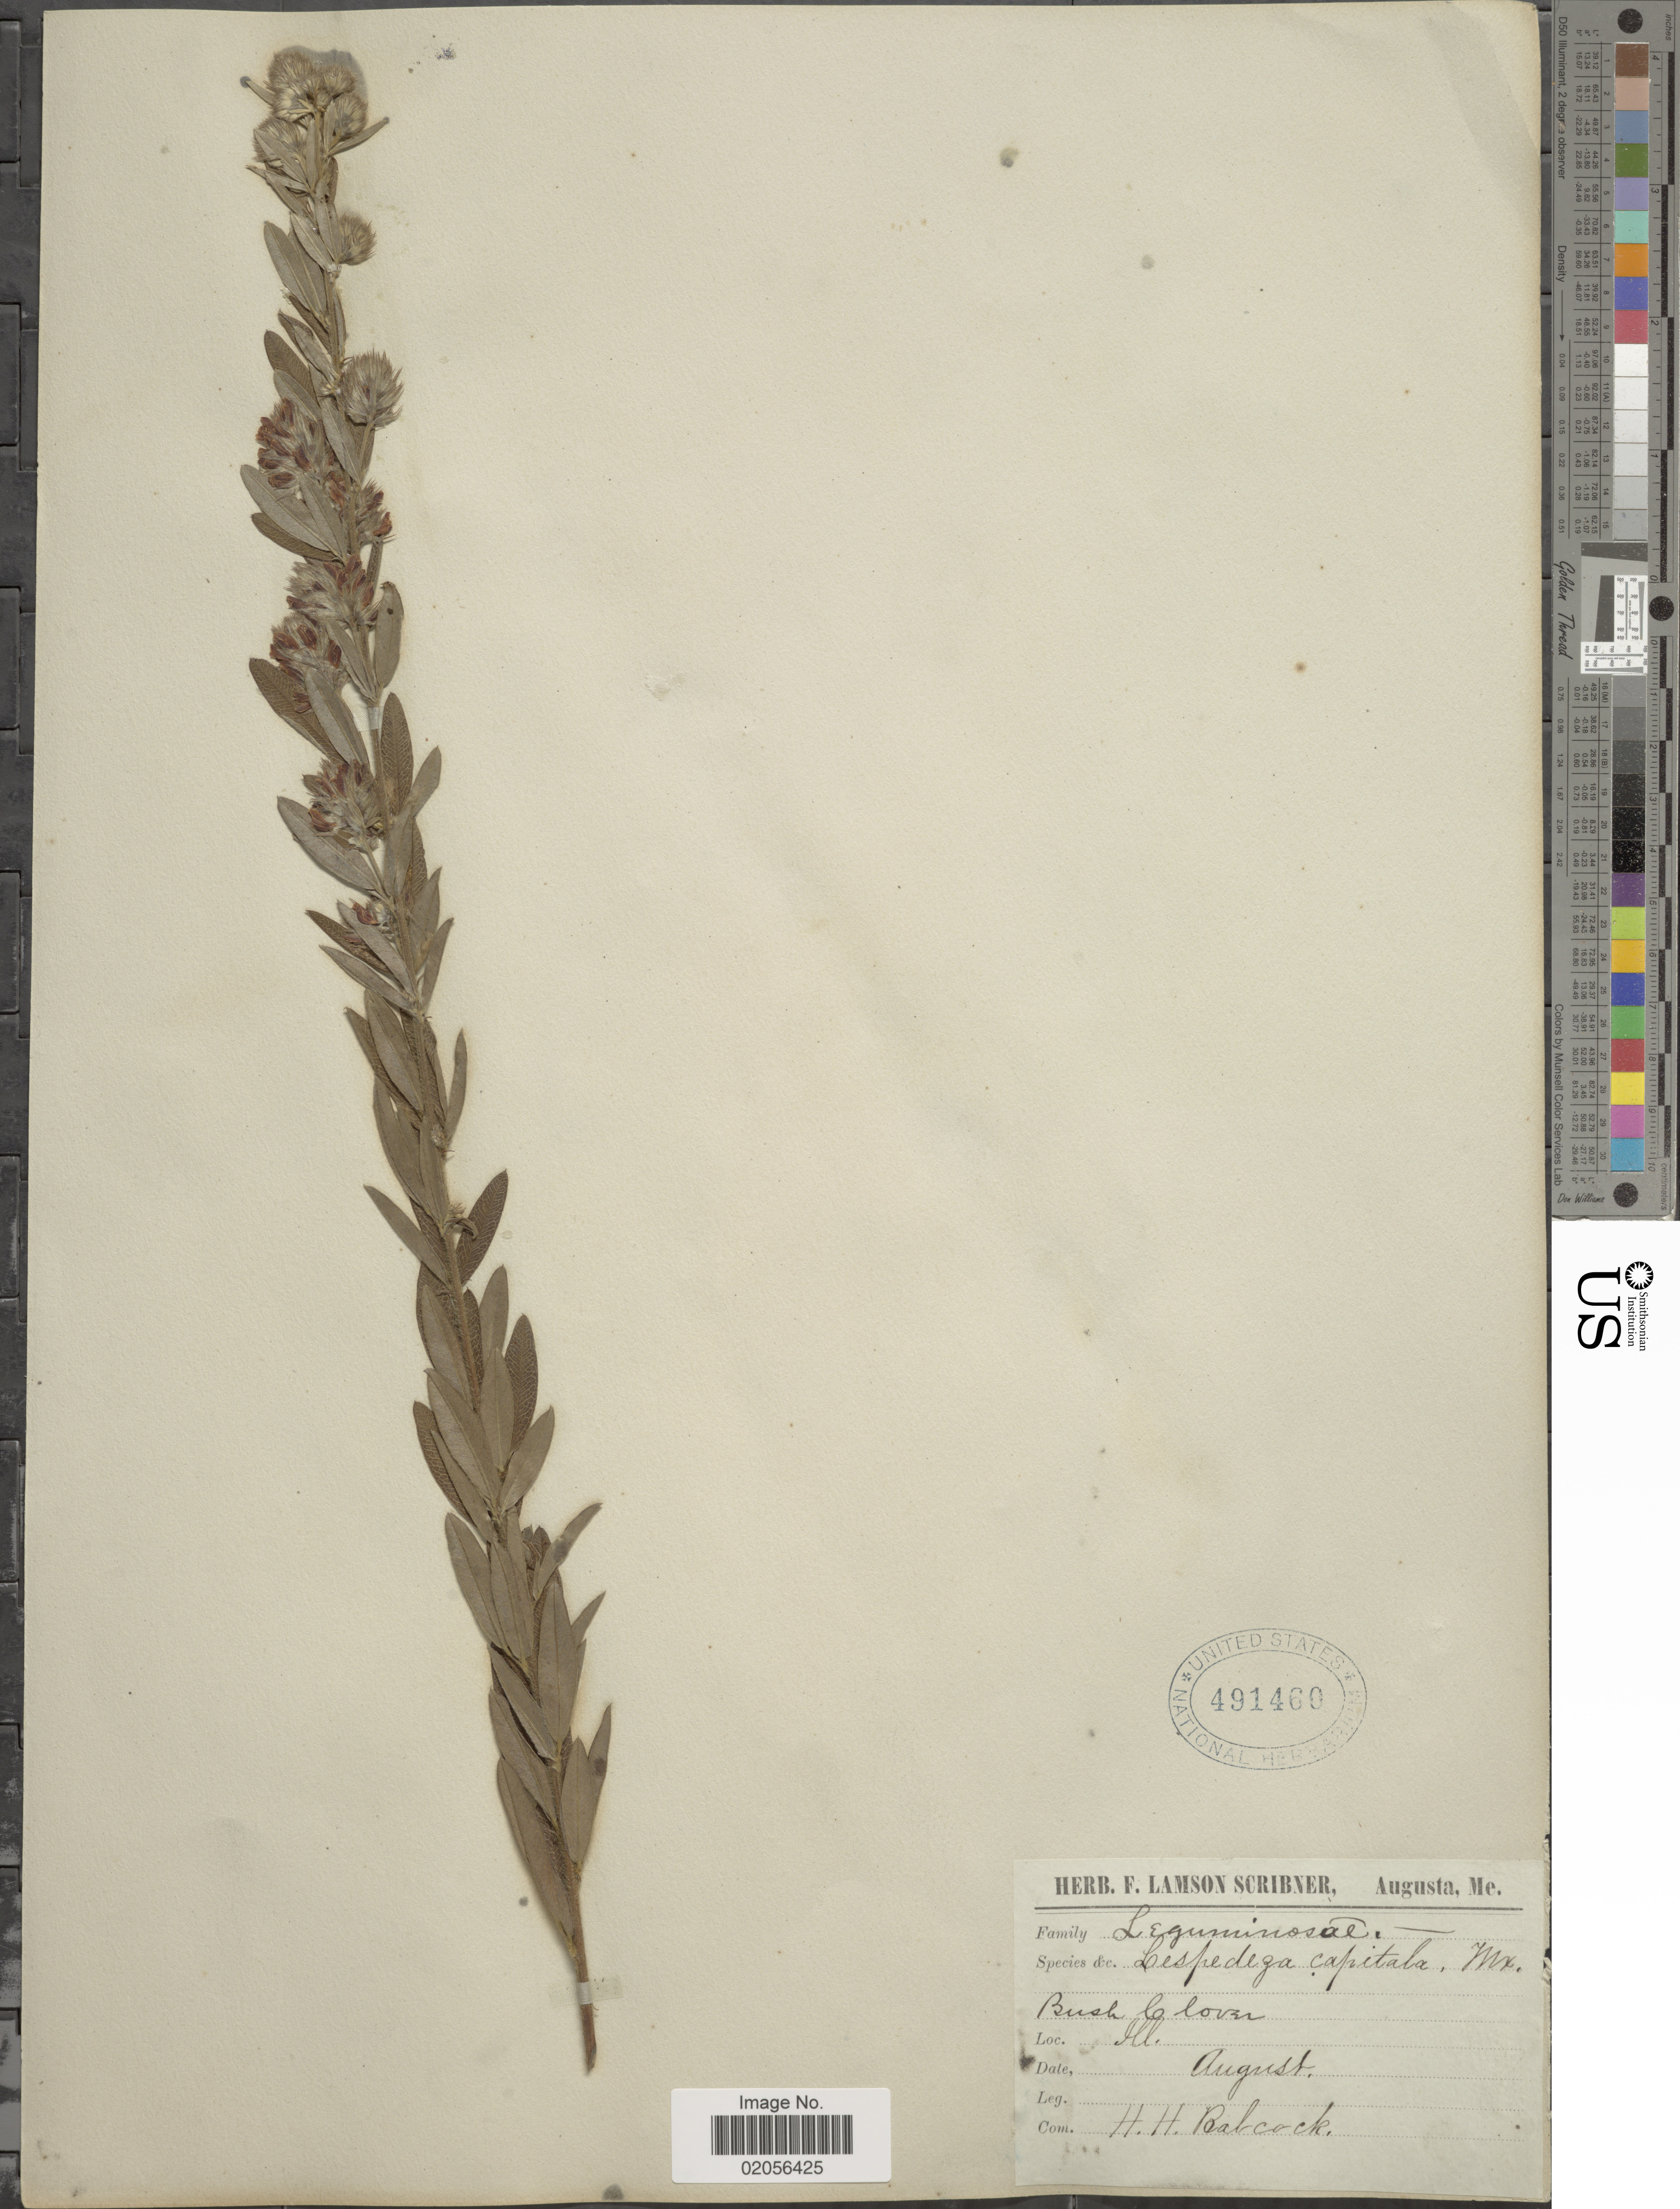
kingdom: Plantae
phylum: Tracheophyta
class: Magnoliopsida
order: Fabales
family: Fabaceae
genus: Lespedeza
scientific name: Lespedeza capitata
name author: Michx.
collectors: H. Babcock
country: United States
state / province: Illinois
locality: Ill.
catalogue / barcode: US 491460